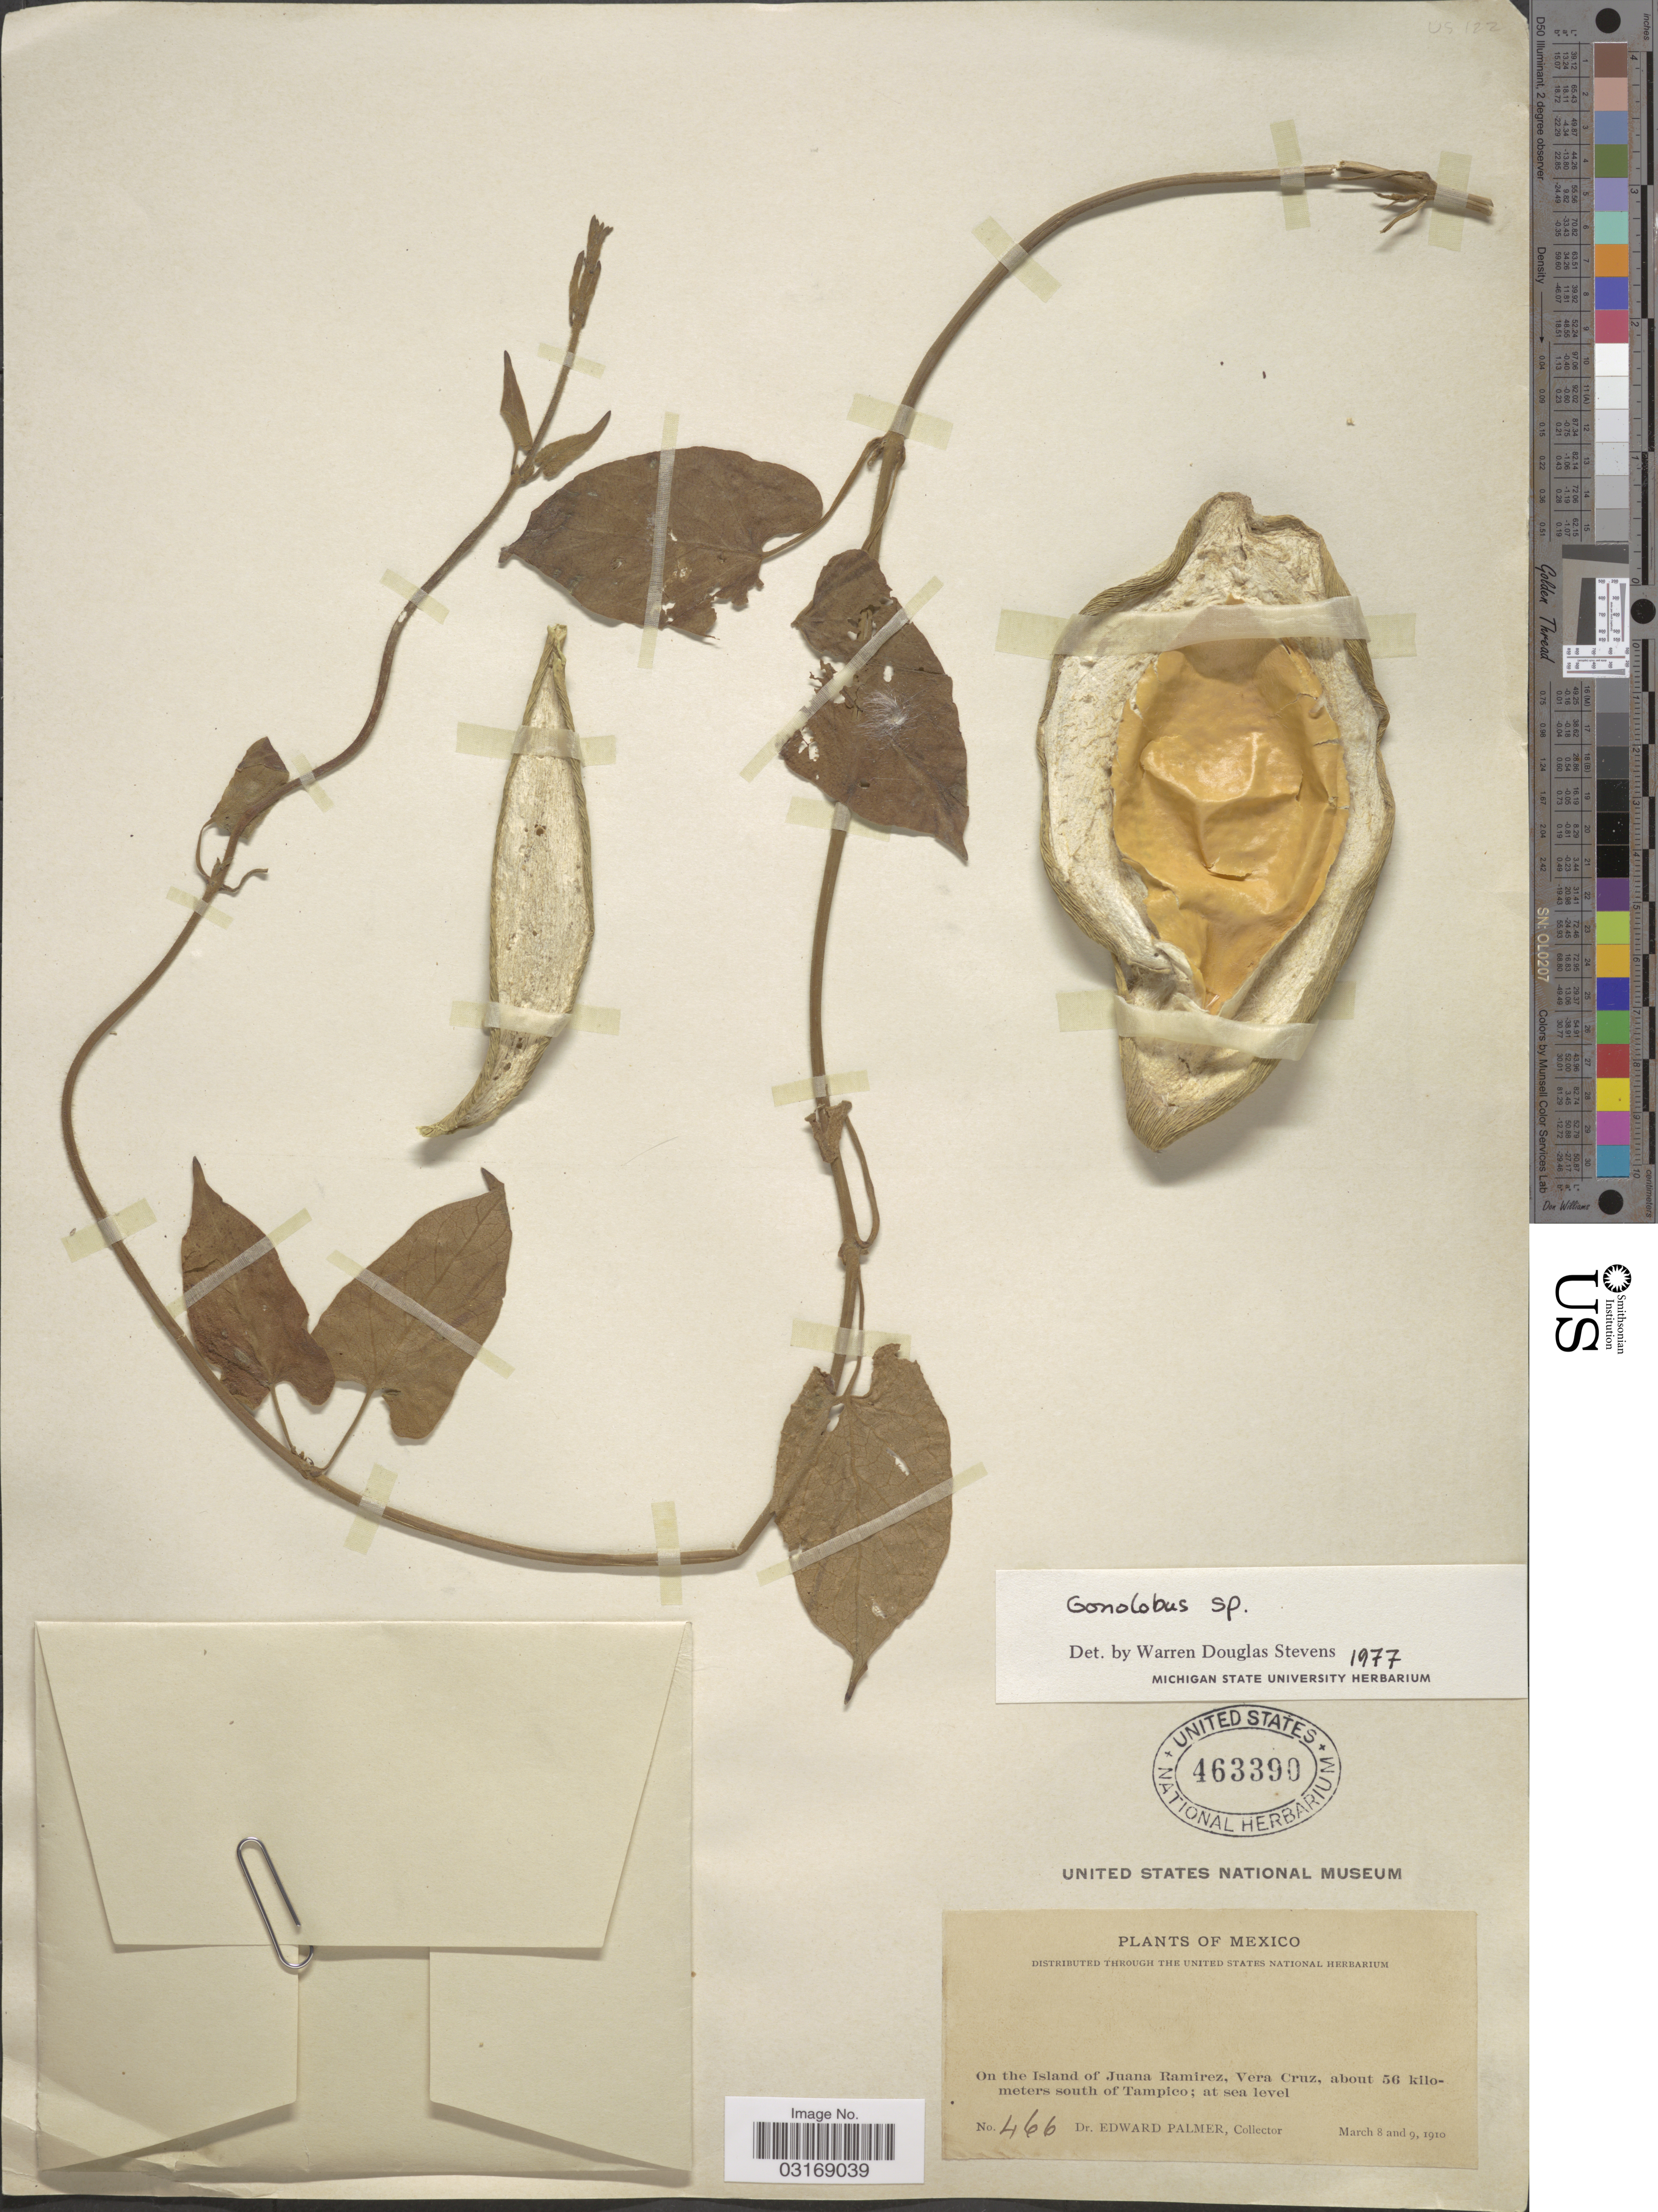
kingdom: Plantae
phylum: Tracheophyta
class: Magnoliopsida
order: Gentianales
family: Apocynaceae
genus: Gonolobus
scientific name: Gonolobus sp.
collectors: E. Palmer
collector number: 466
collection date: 1910-03-08/1910-03-09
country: Mexico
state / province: Veracruz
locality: On the Island of Juana Ramirez, Vera Cruz, about 56 kilomters south of Tampico.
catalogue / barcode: US 463390